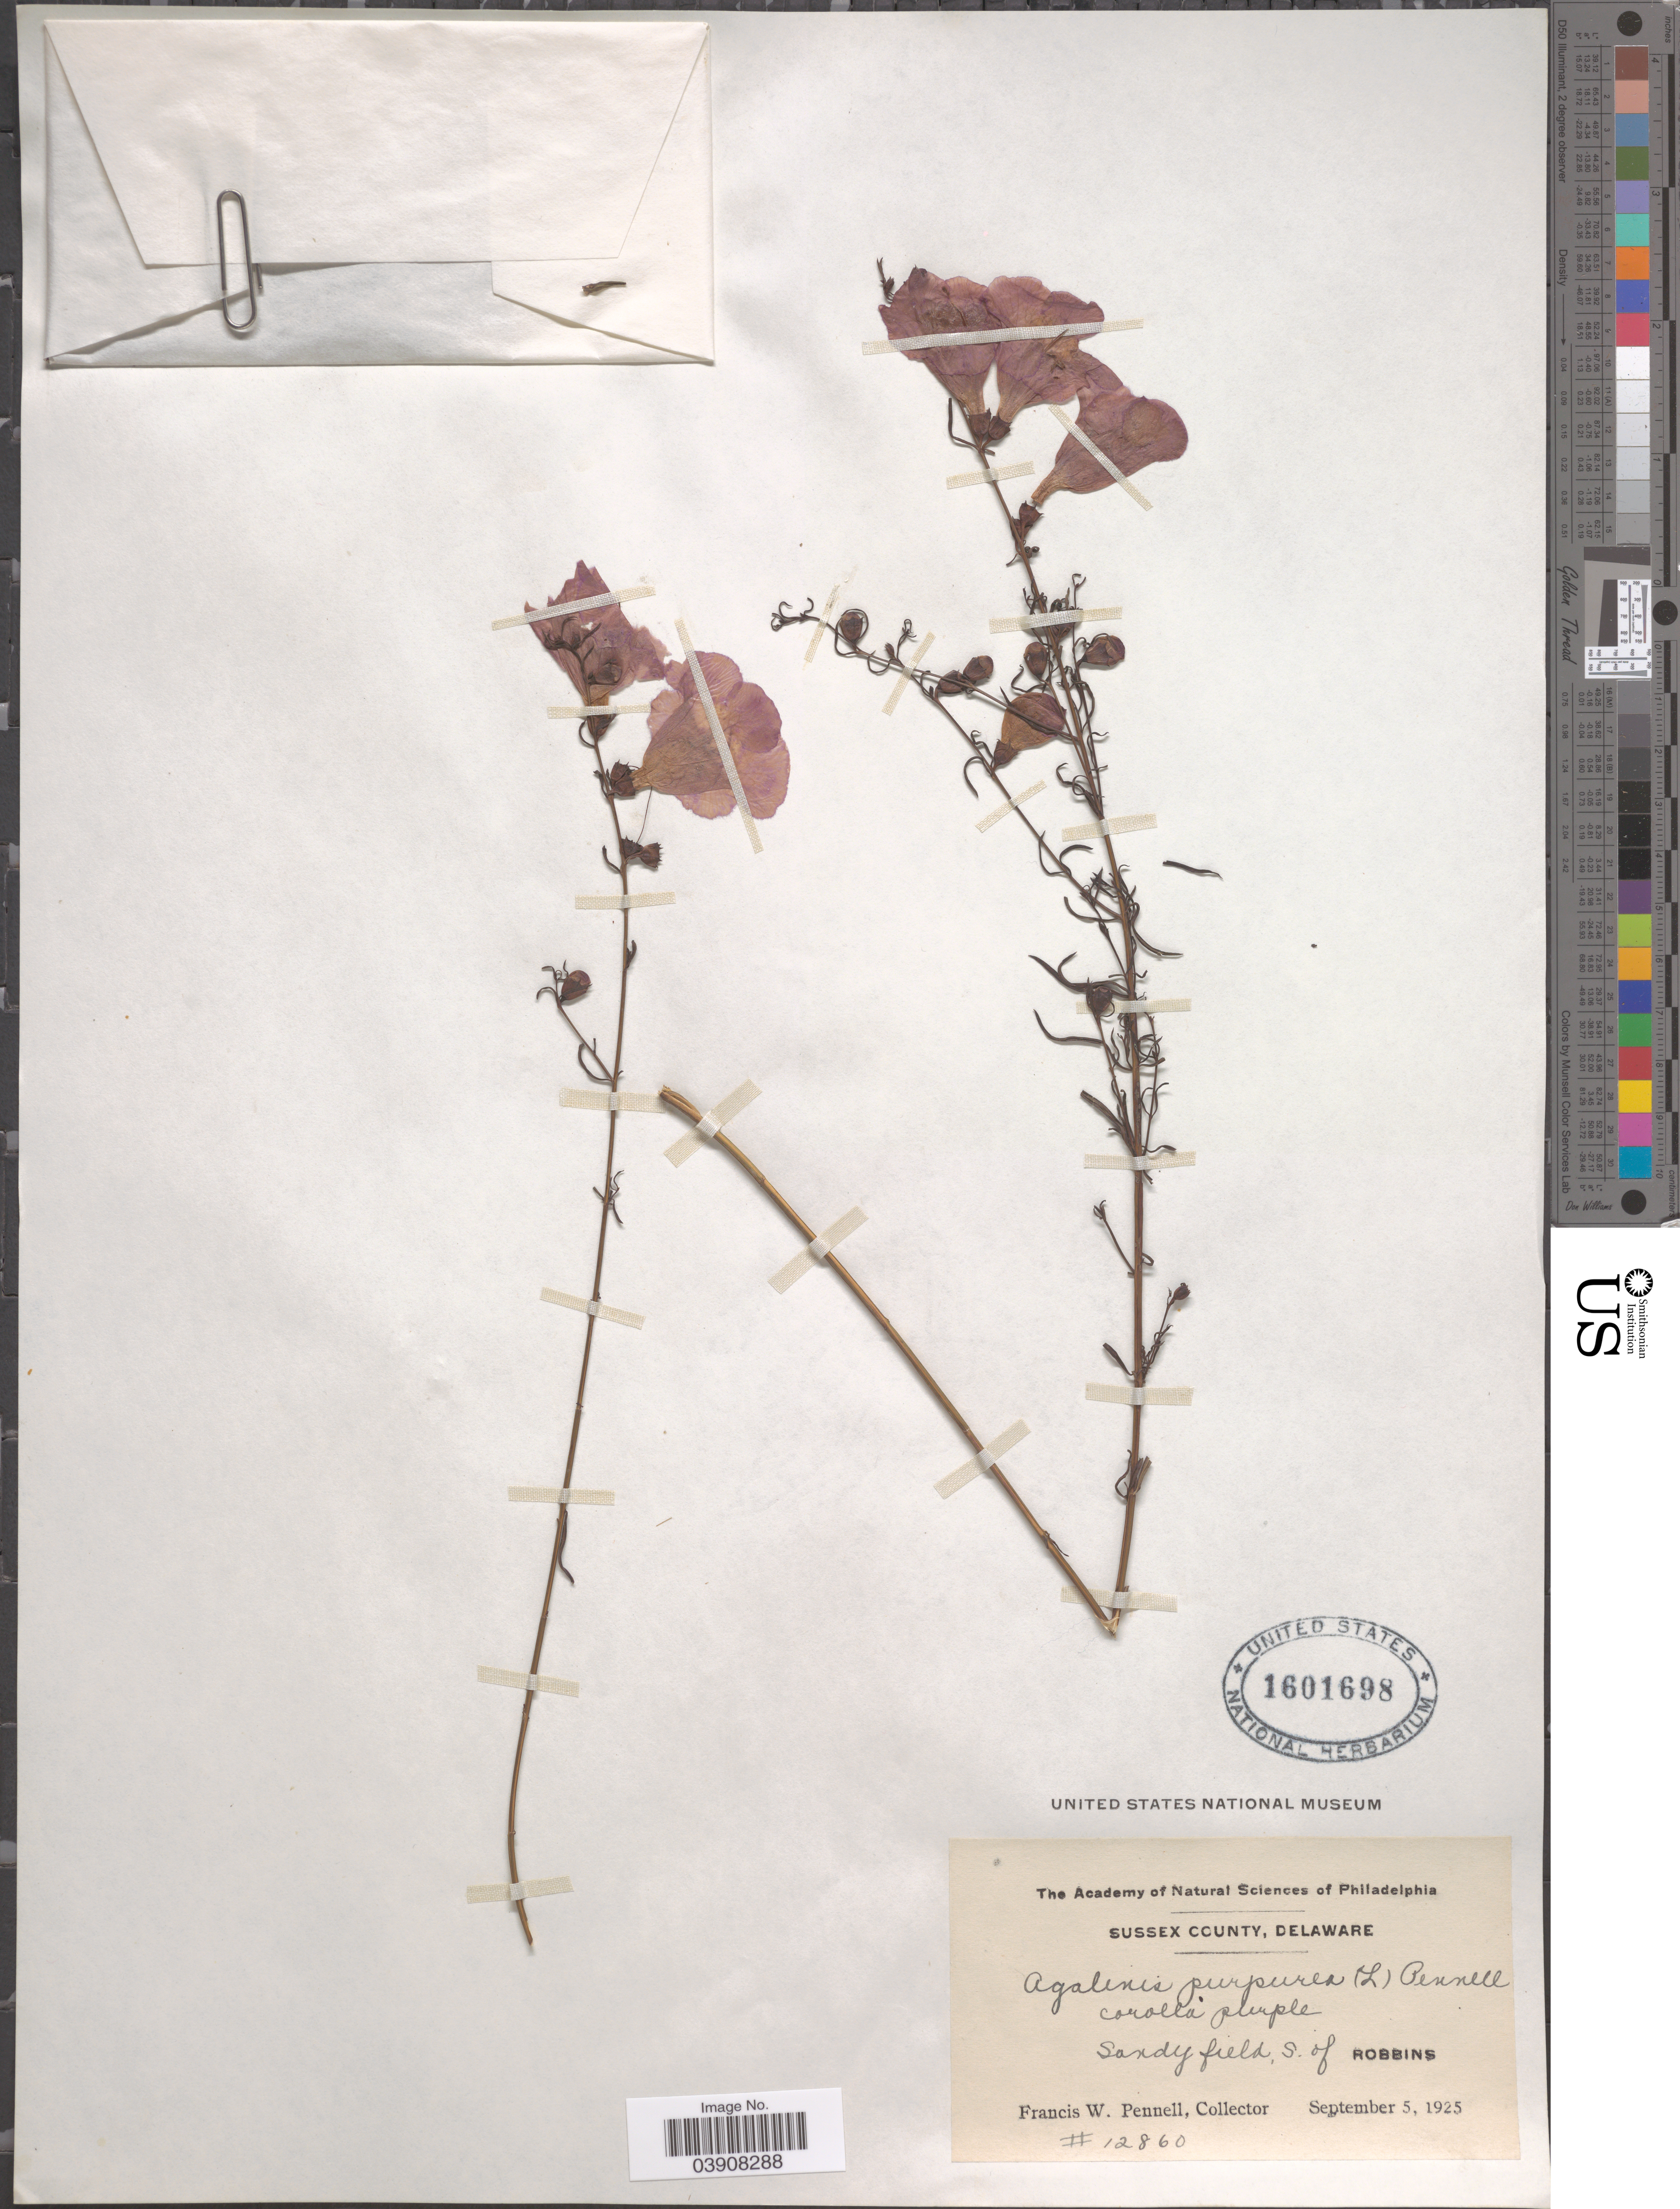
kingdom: Plantae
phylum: Tracheophyta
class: Magnoliopsida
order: Lamiales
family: Orobanchaceae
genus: Agalinis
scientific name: Agalinis purpurea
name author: (L.) Pennell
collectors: F. W. Pennell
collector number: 12860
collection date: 1925-09-05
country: United States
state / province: Delaware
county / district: Sussex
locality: Sussex County. Sandy fields, S. of Robbins.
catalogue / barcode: US 1601698